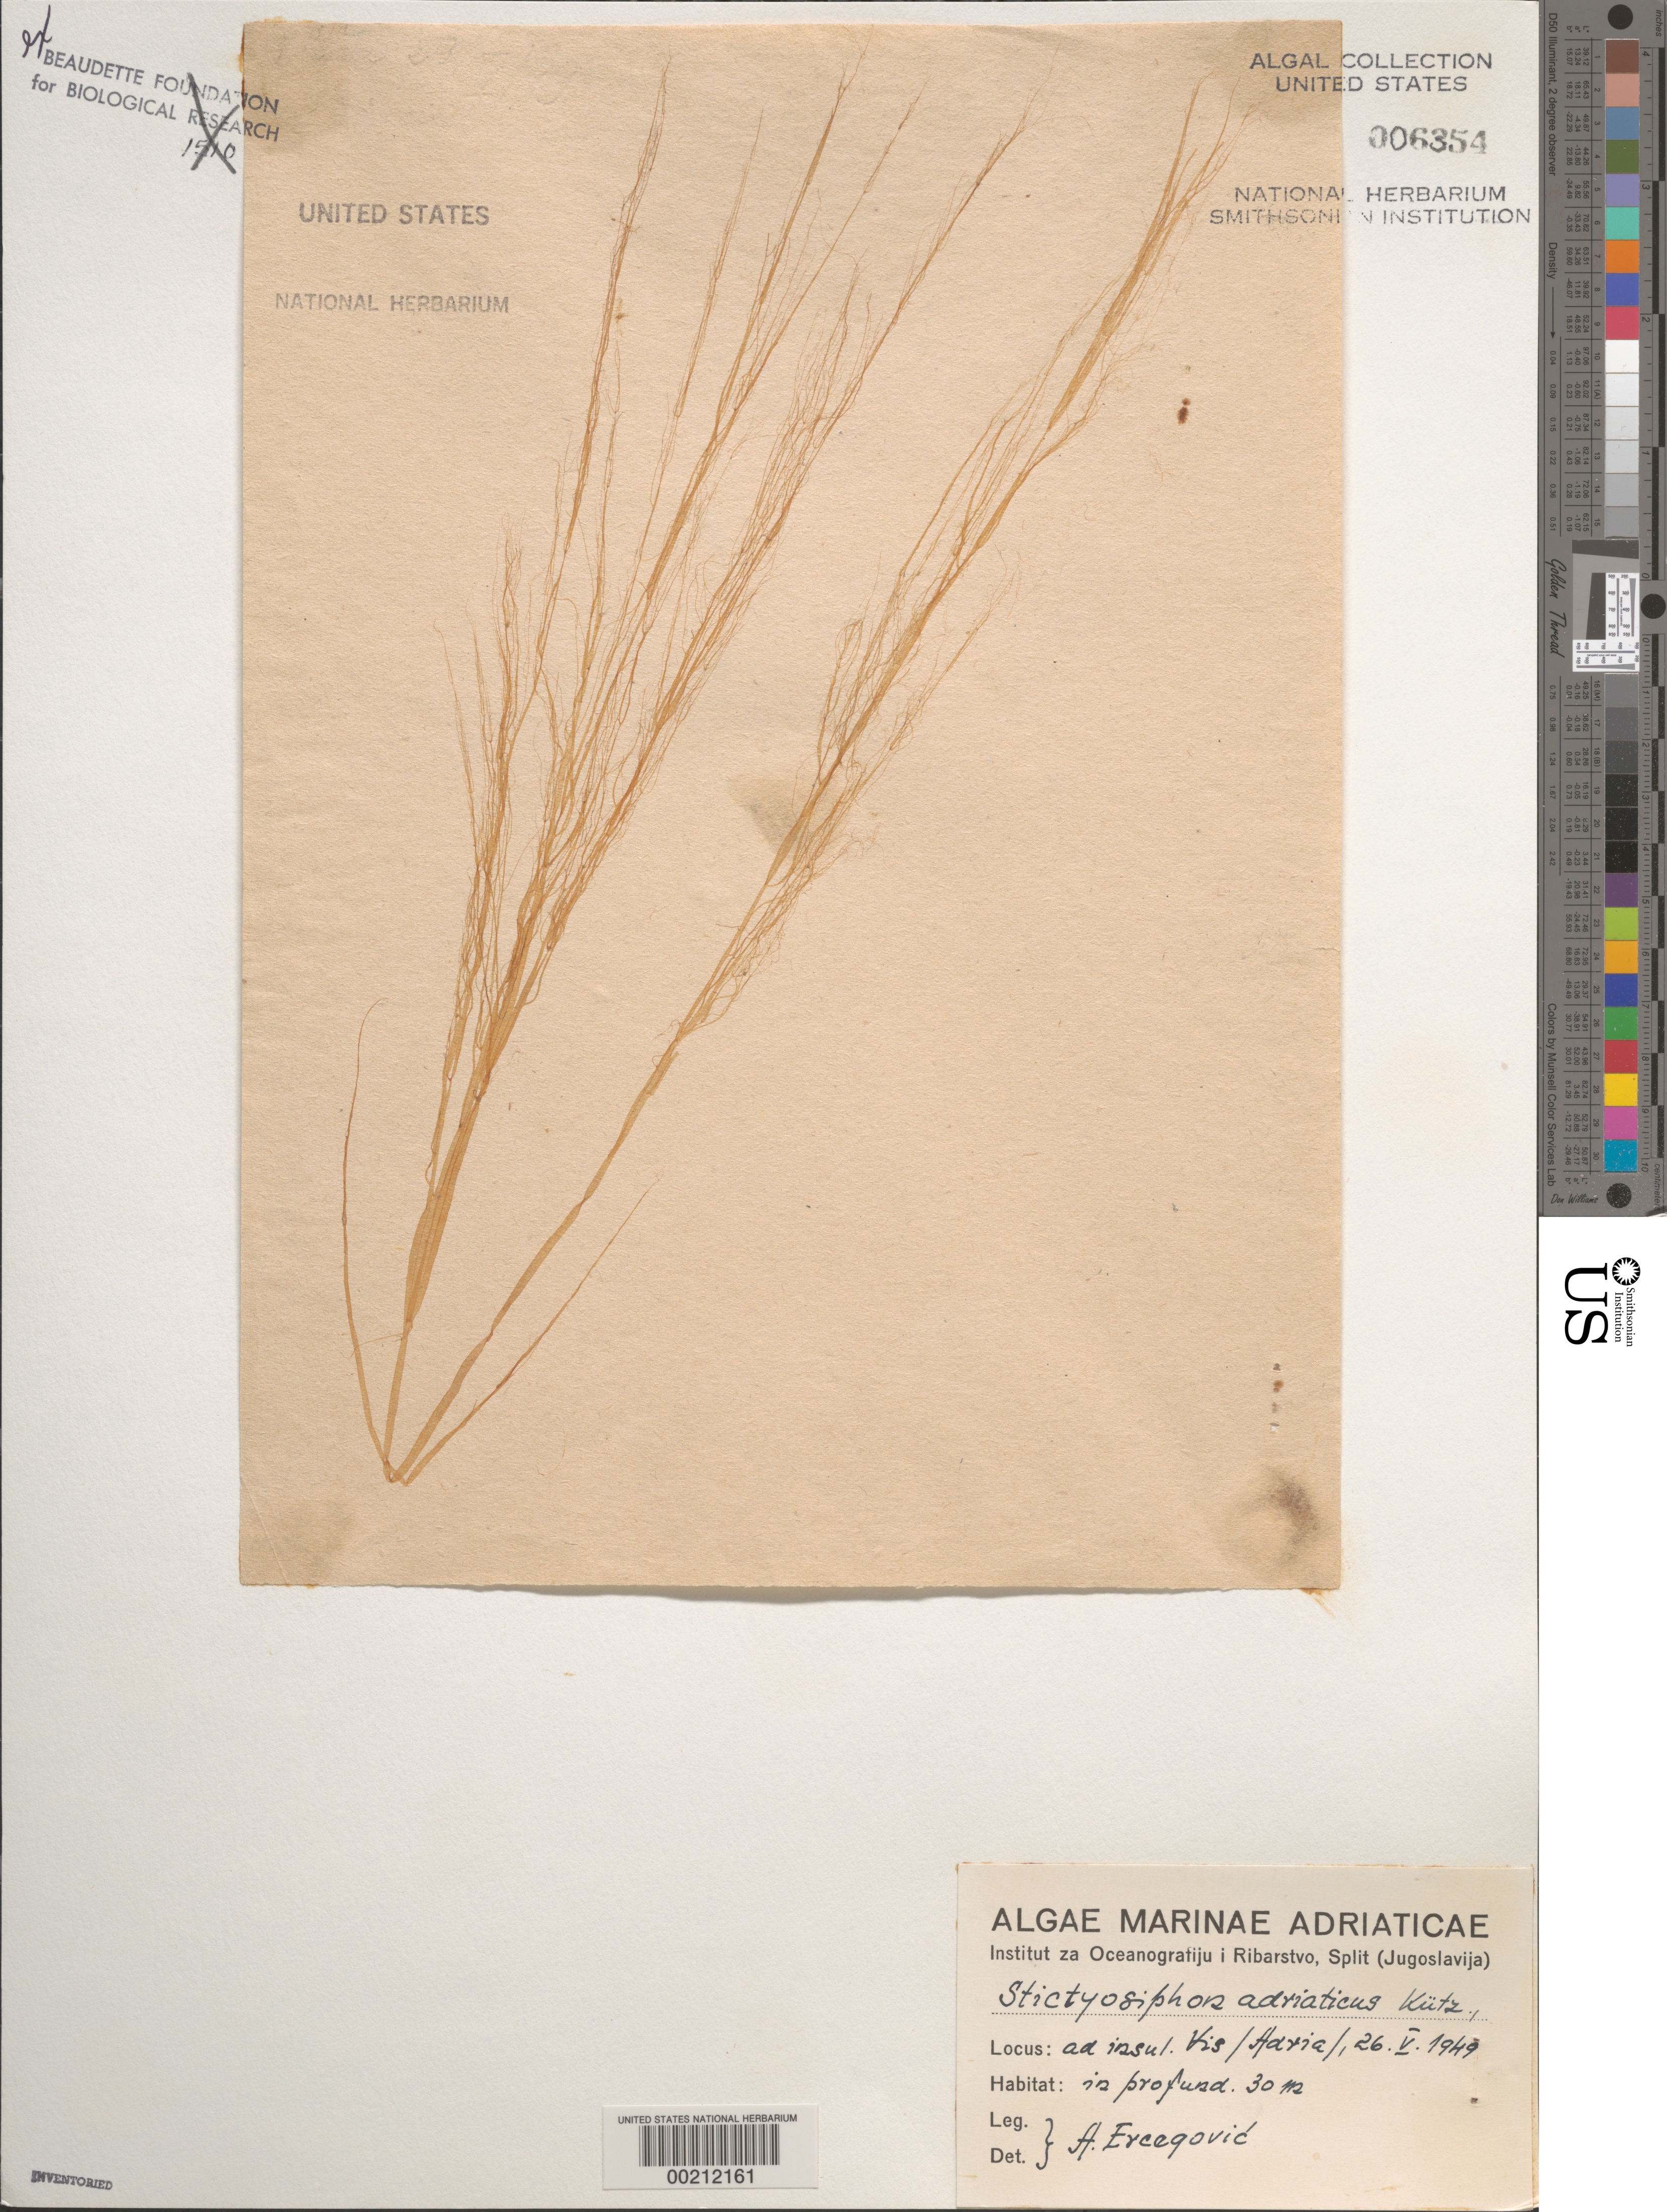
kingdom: Chromista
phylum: Ochrophyta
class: Phaeophyceae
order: Ectocarpales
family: Chordariaceae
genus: Stictyosiphon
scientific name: Stictyosiphon adriaticus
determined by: Ercegovic, A.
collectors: A. Ercegovic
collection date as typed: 26 May 1949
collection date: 1949-05-26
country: Croatia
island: Vis Island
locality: Adriatic Sea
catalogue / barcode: US 6354